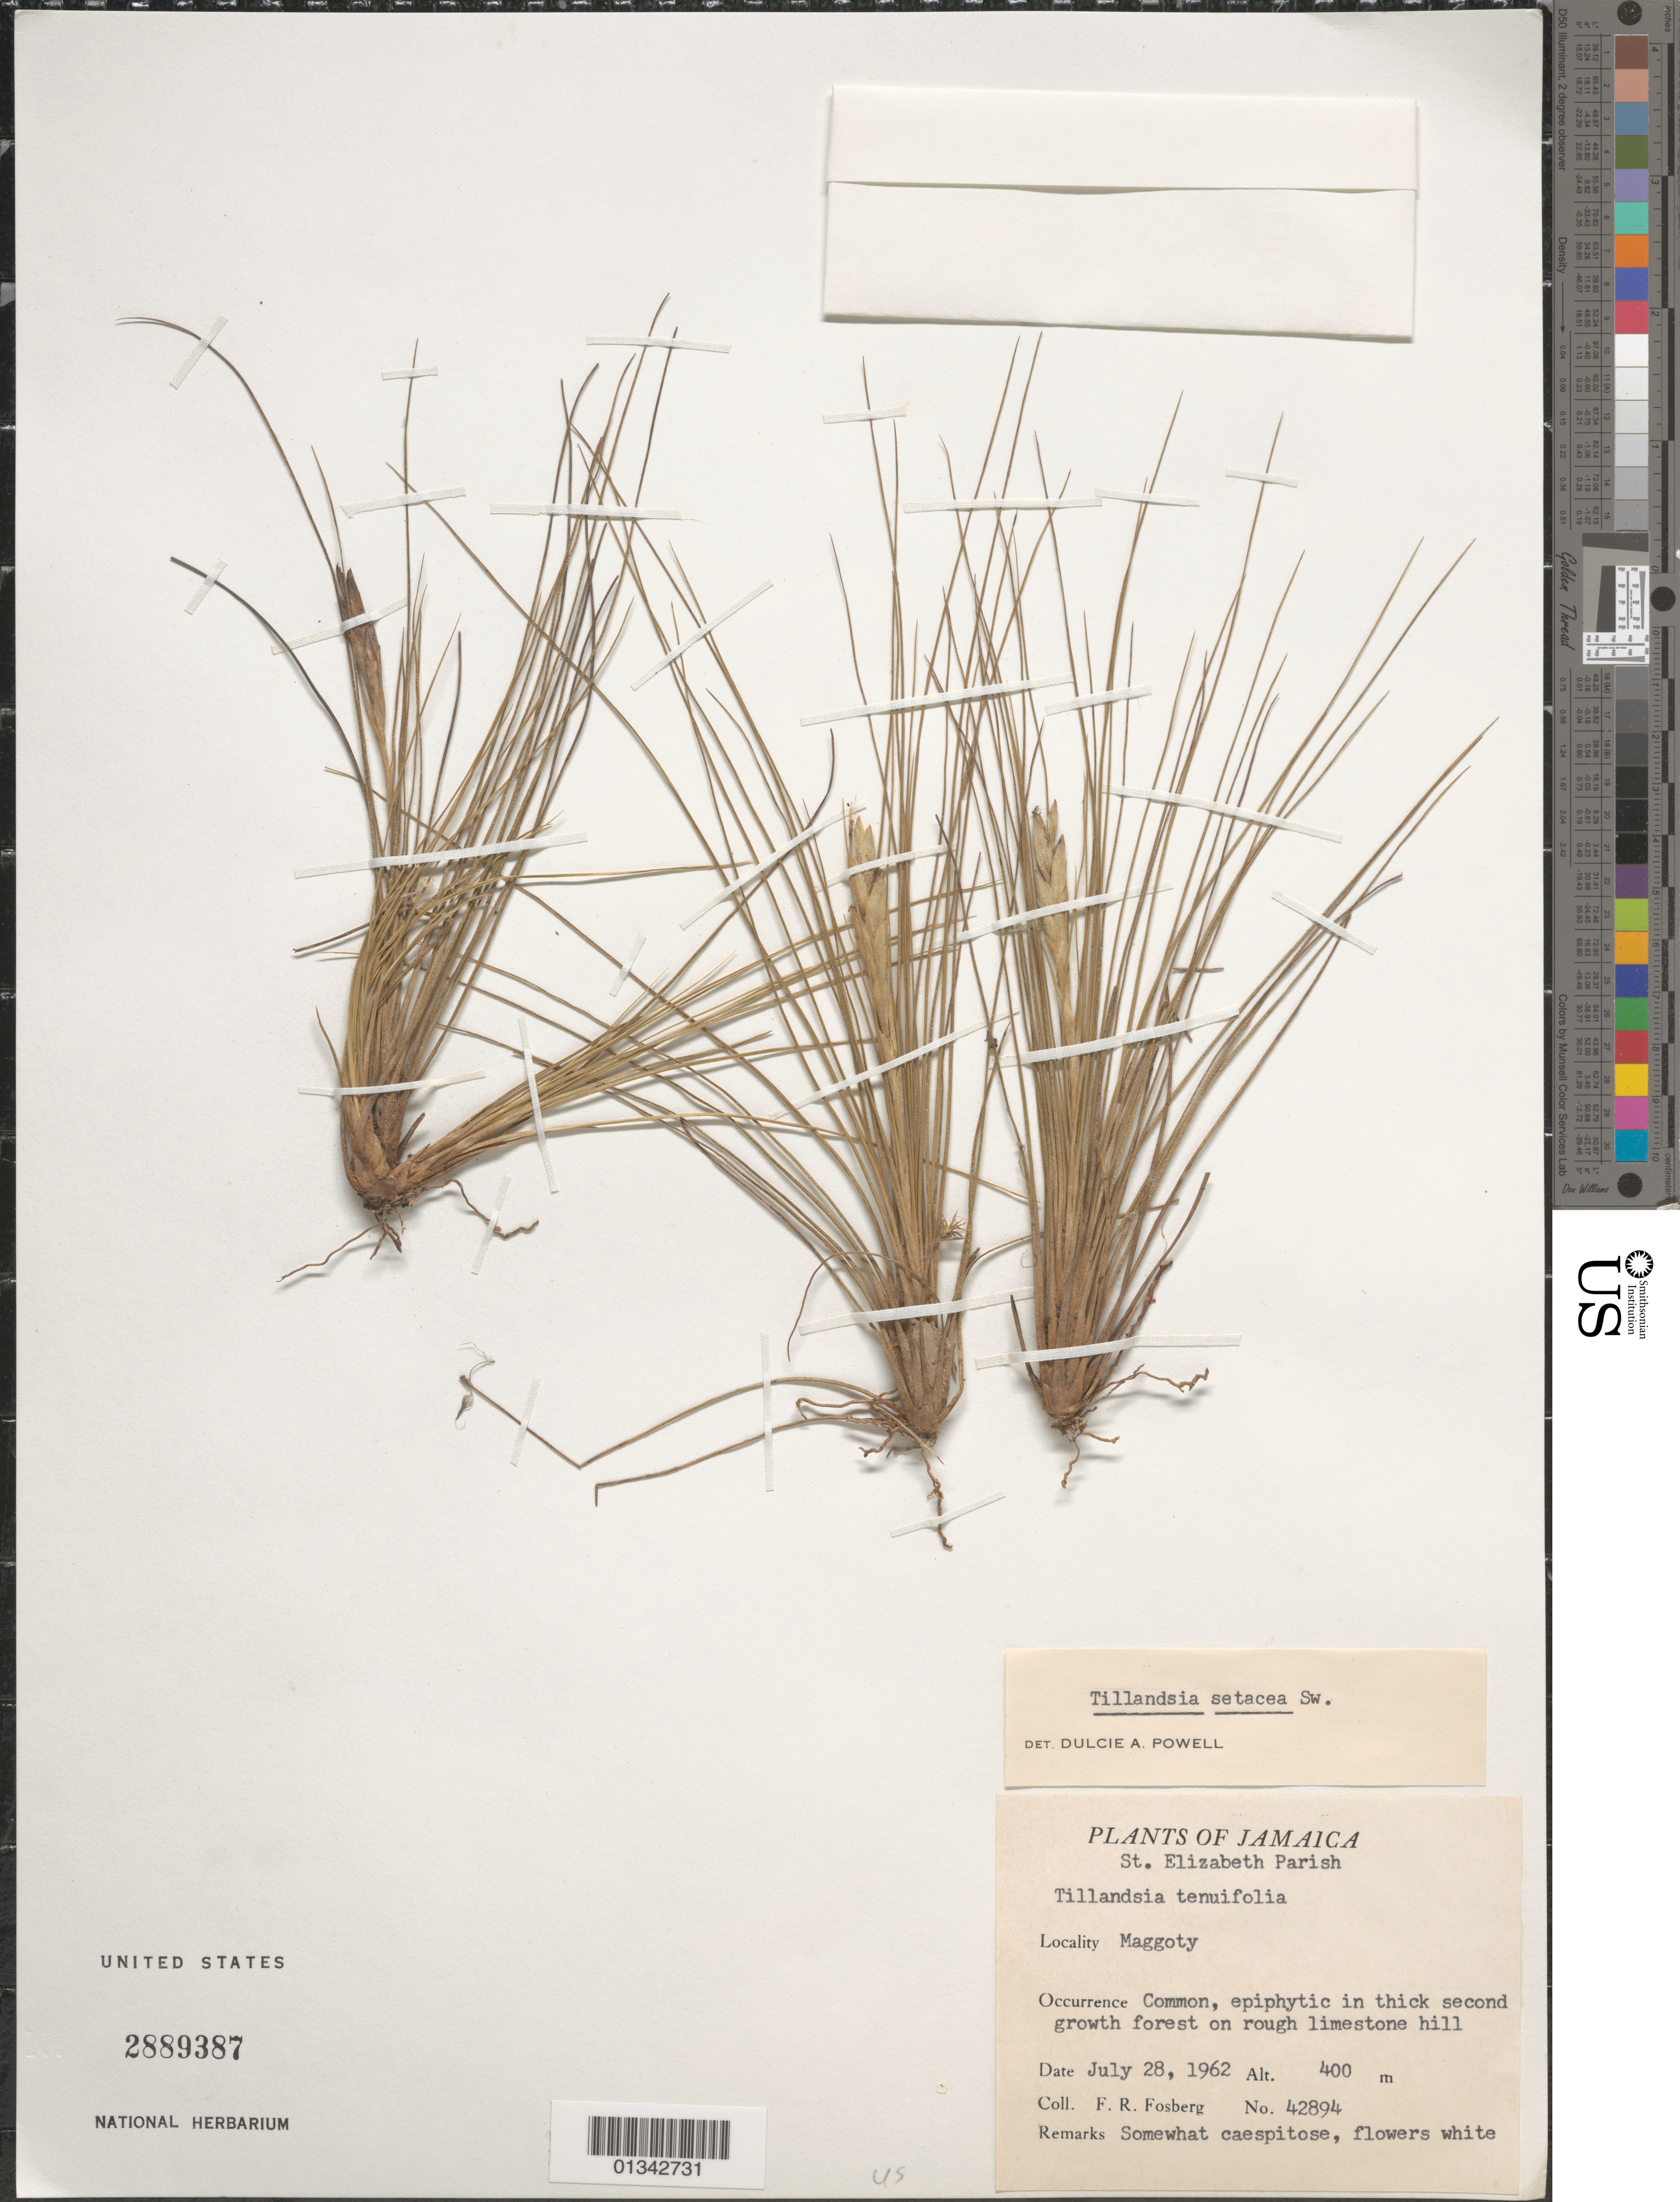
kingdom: Plantae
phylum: Tracheophyta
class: Liliopsida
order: Poales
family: Bromeliaceae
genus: Tillandsia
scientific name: Tillandsia setacea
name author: Sw.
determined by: Powell, D. A.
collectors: F. R. Fosberg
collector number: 42894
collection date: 1962-07-28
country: Jamaica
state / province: Saint Elizabeth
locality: Maggoty [Maggotty]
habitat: Common. In thick second growth forest on rough limestone hill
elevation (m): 400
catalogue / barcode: US 2889387